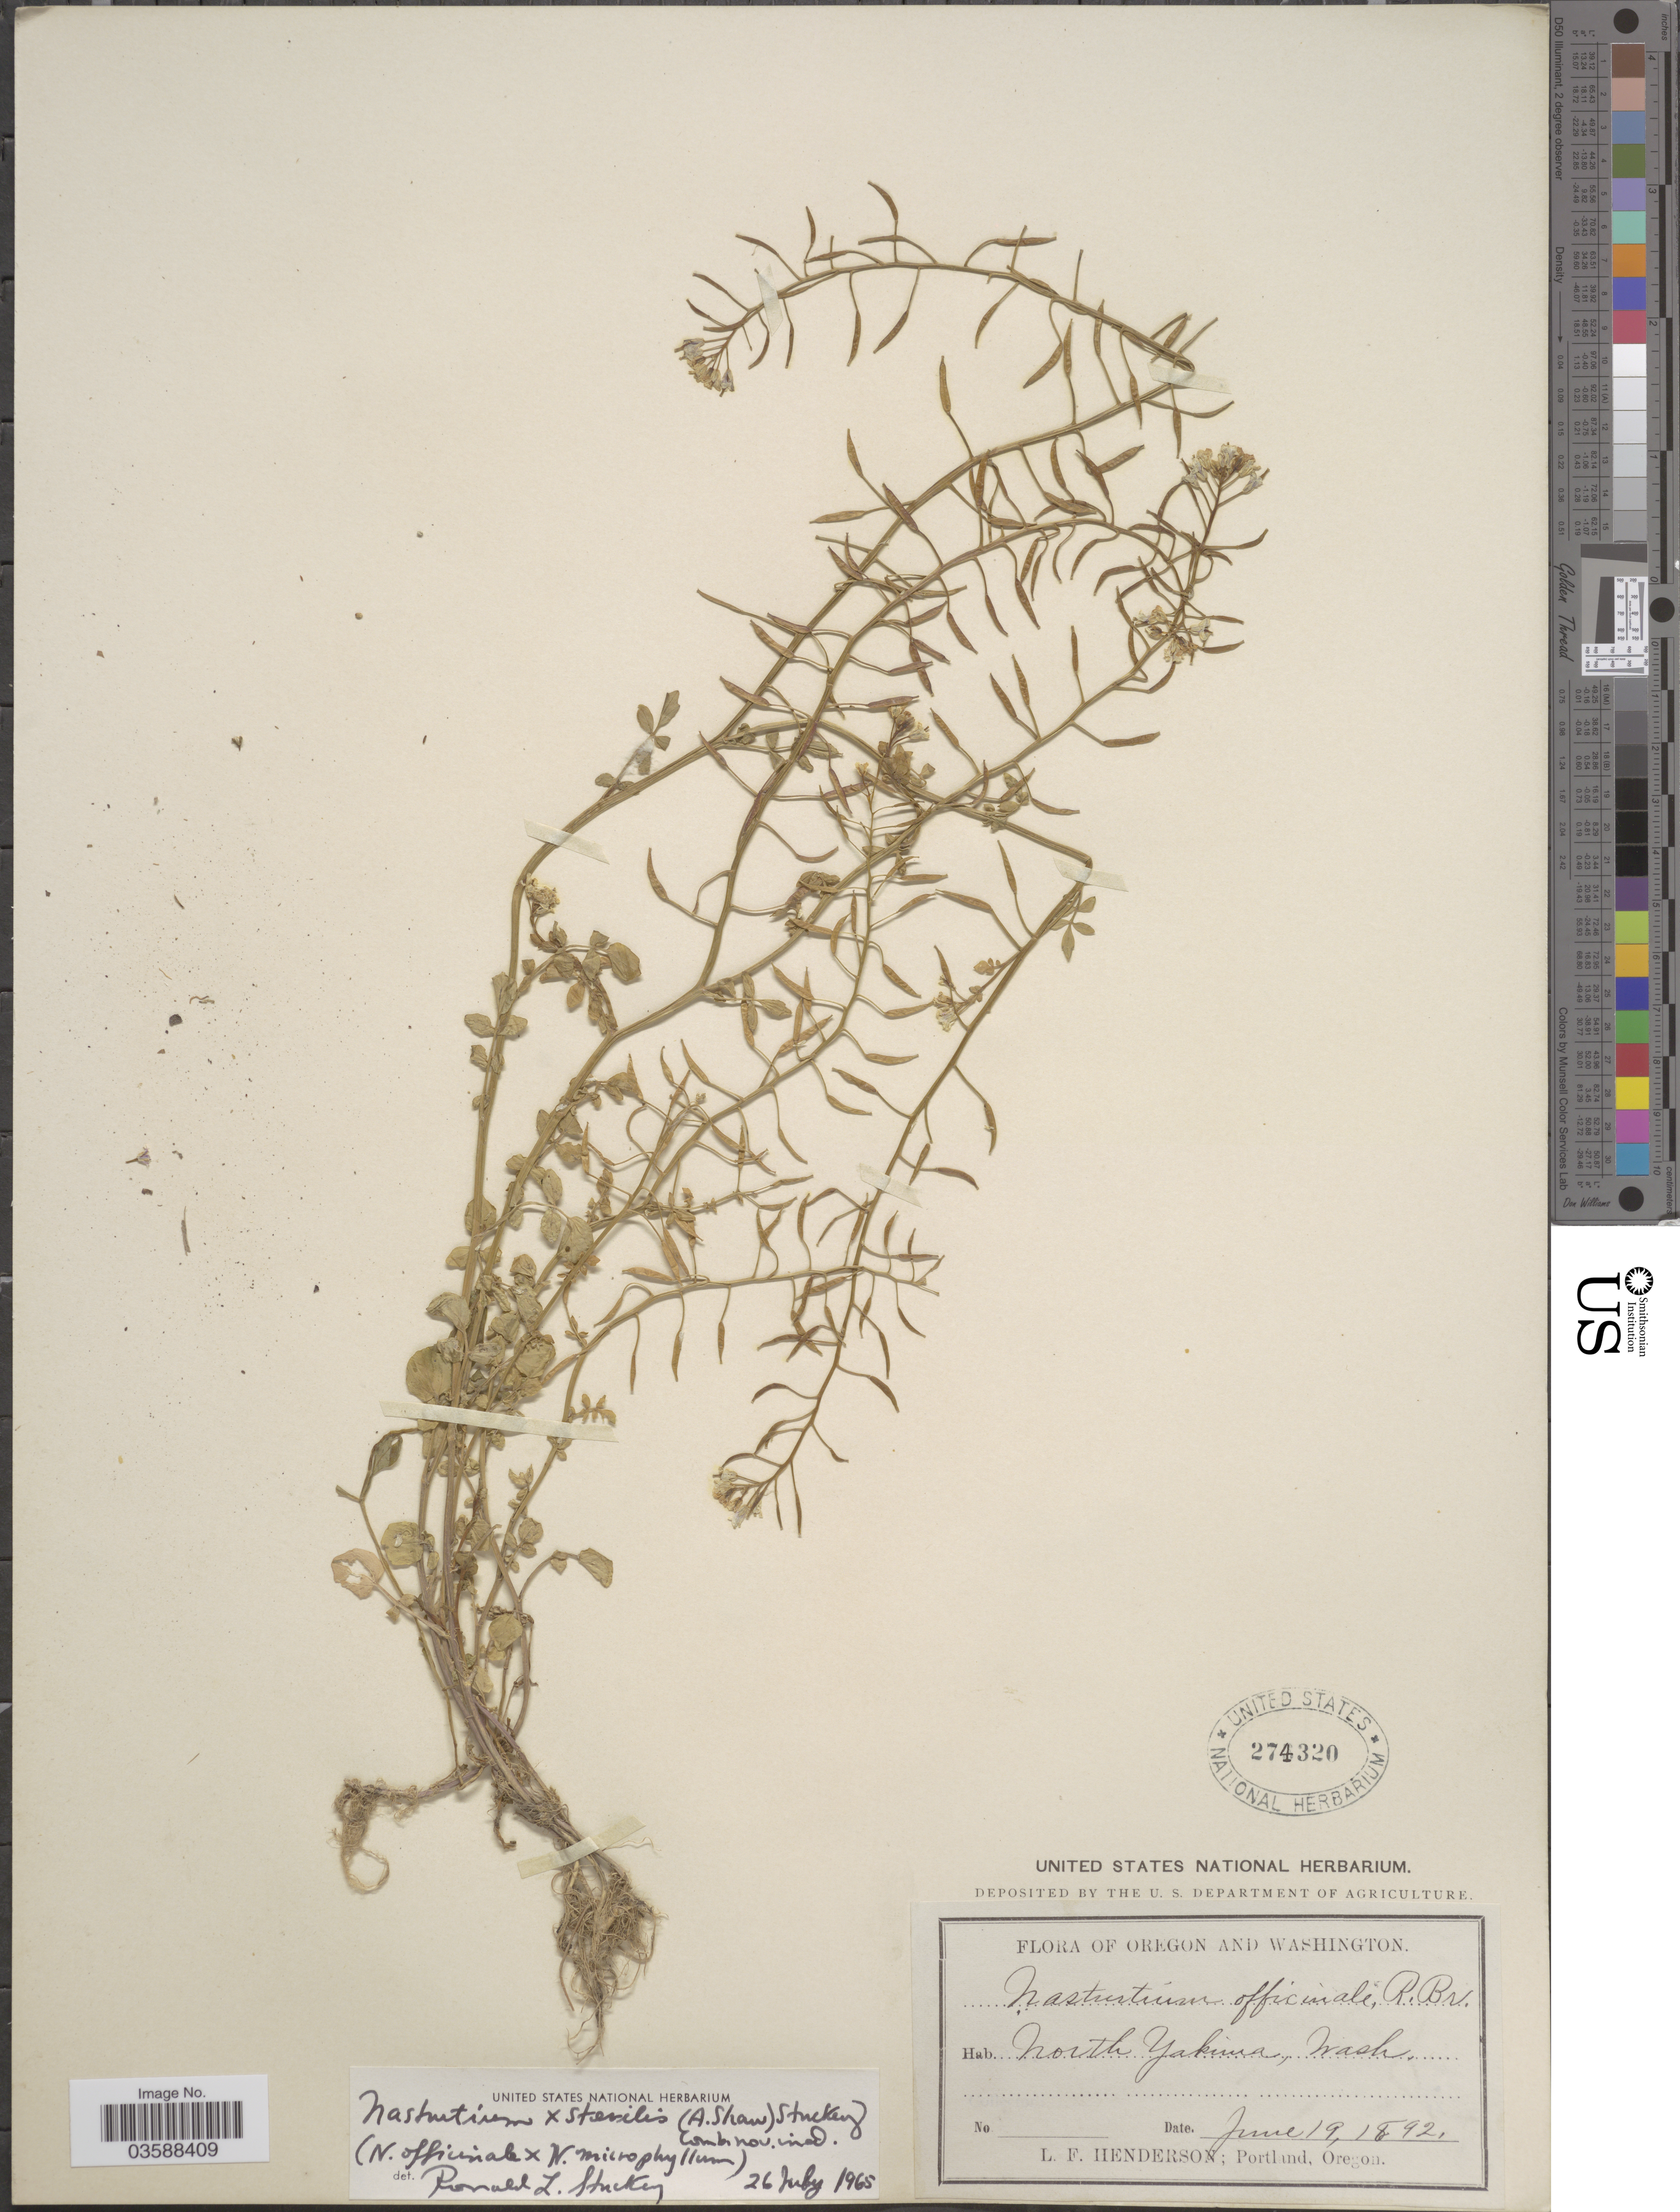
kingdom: Plantae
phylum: Tracheophyta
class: Magnoliopsida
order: Brassicales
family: Brassicaceae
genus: Nasturtium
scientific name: Nasturtium x sterile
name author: (Airy Shaw) Oefelein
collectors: L. Henderson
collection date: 1892-06-19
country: United States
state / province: Washington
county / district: Yakima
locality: North Yakima, Wash.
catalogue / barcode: US 274320